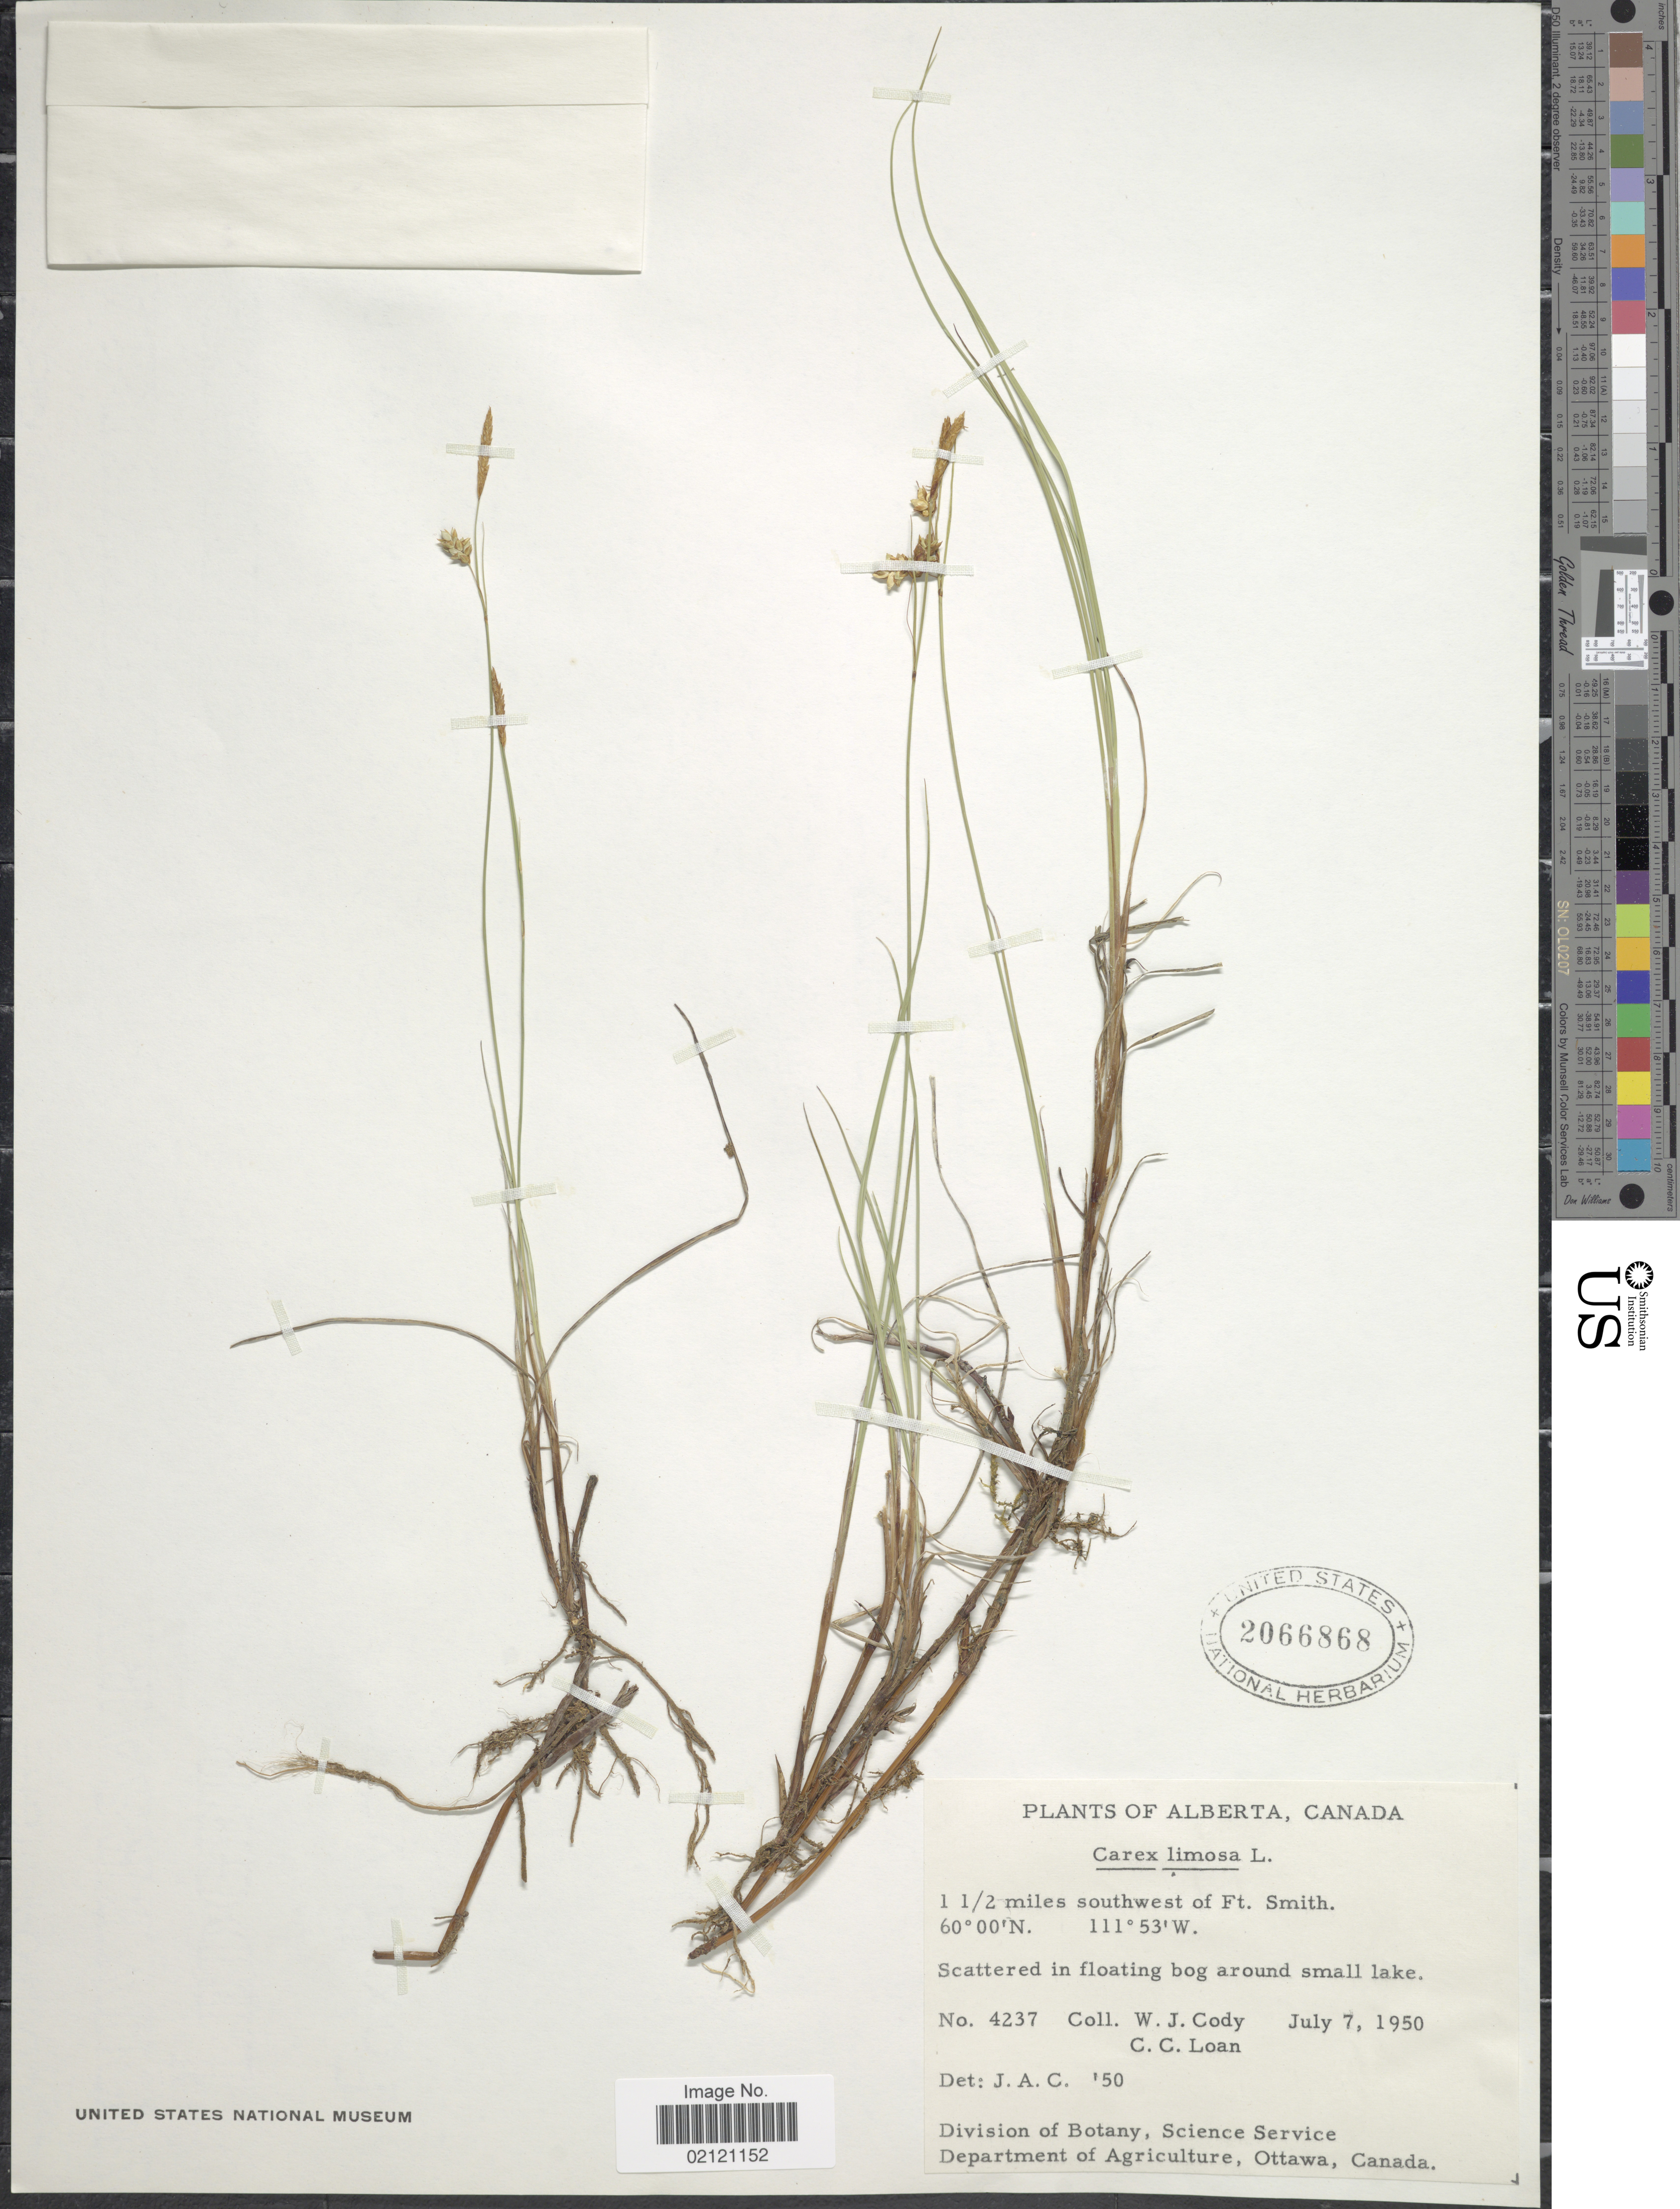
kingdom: Plantae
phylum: Tracheophyta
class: Liliopsida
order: Poales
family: Cyperaceae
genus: Carex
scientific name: Carex limosa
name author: L.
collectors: W. Cody & C. Loan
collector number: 4237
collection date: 1950-07-07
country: Canada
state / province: Alberta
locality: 1½ miles southwest of Ft. Smith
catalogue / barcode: US 2066868